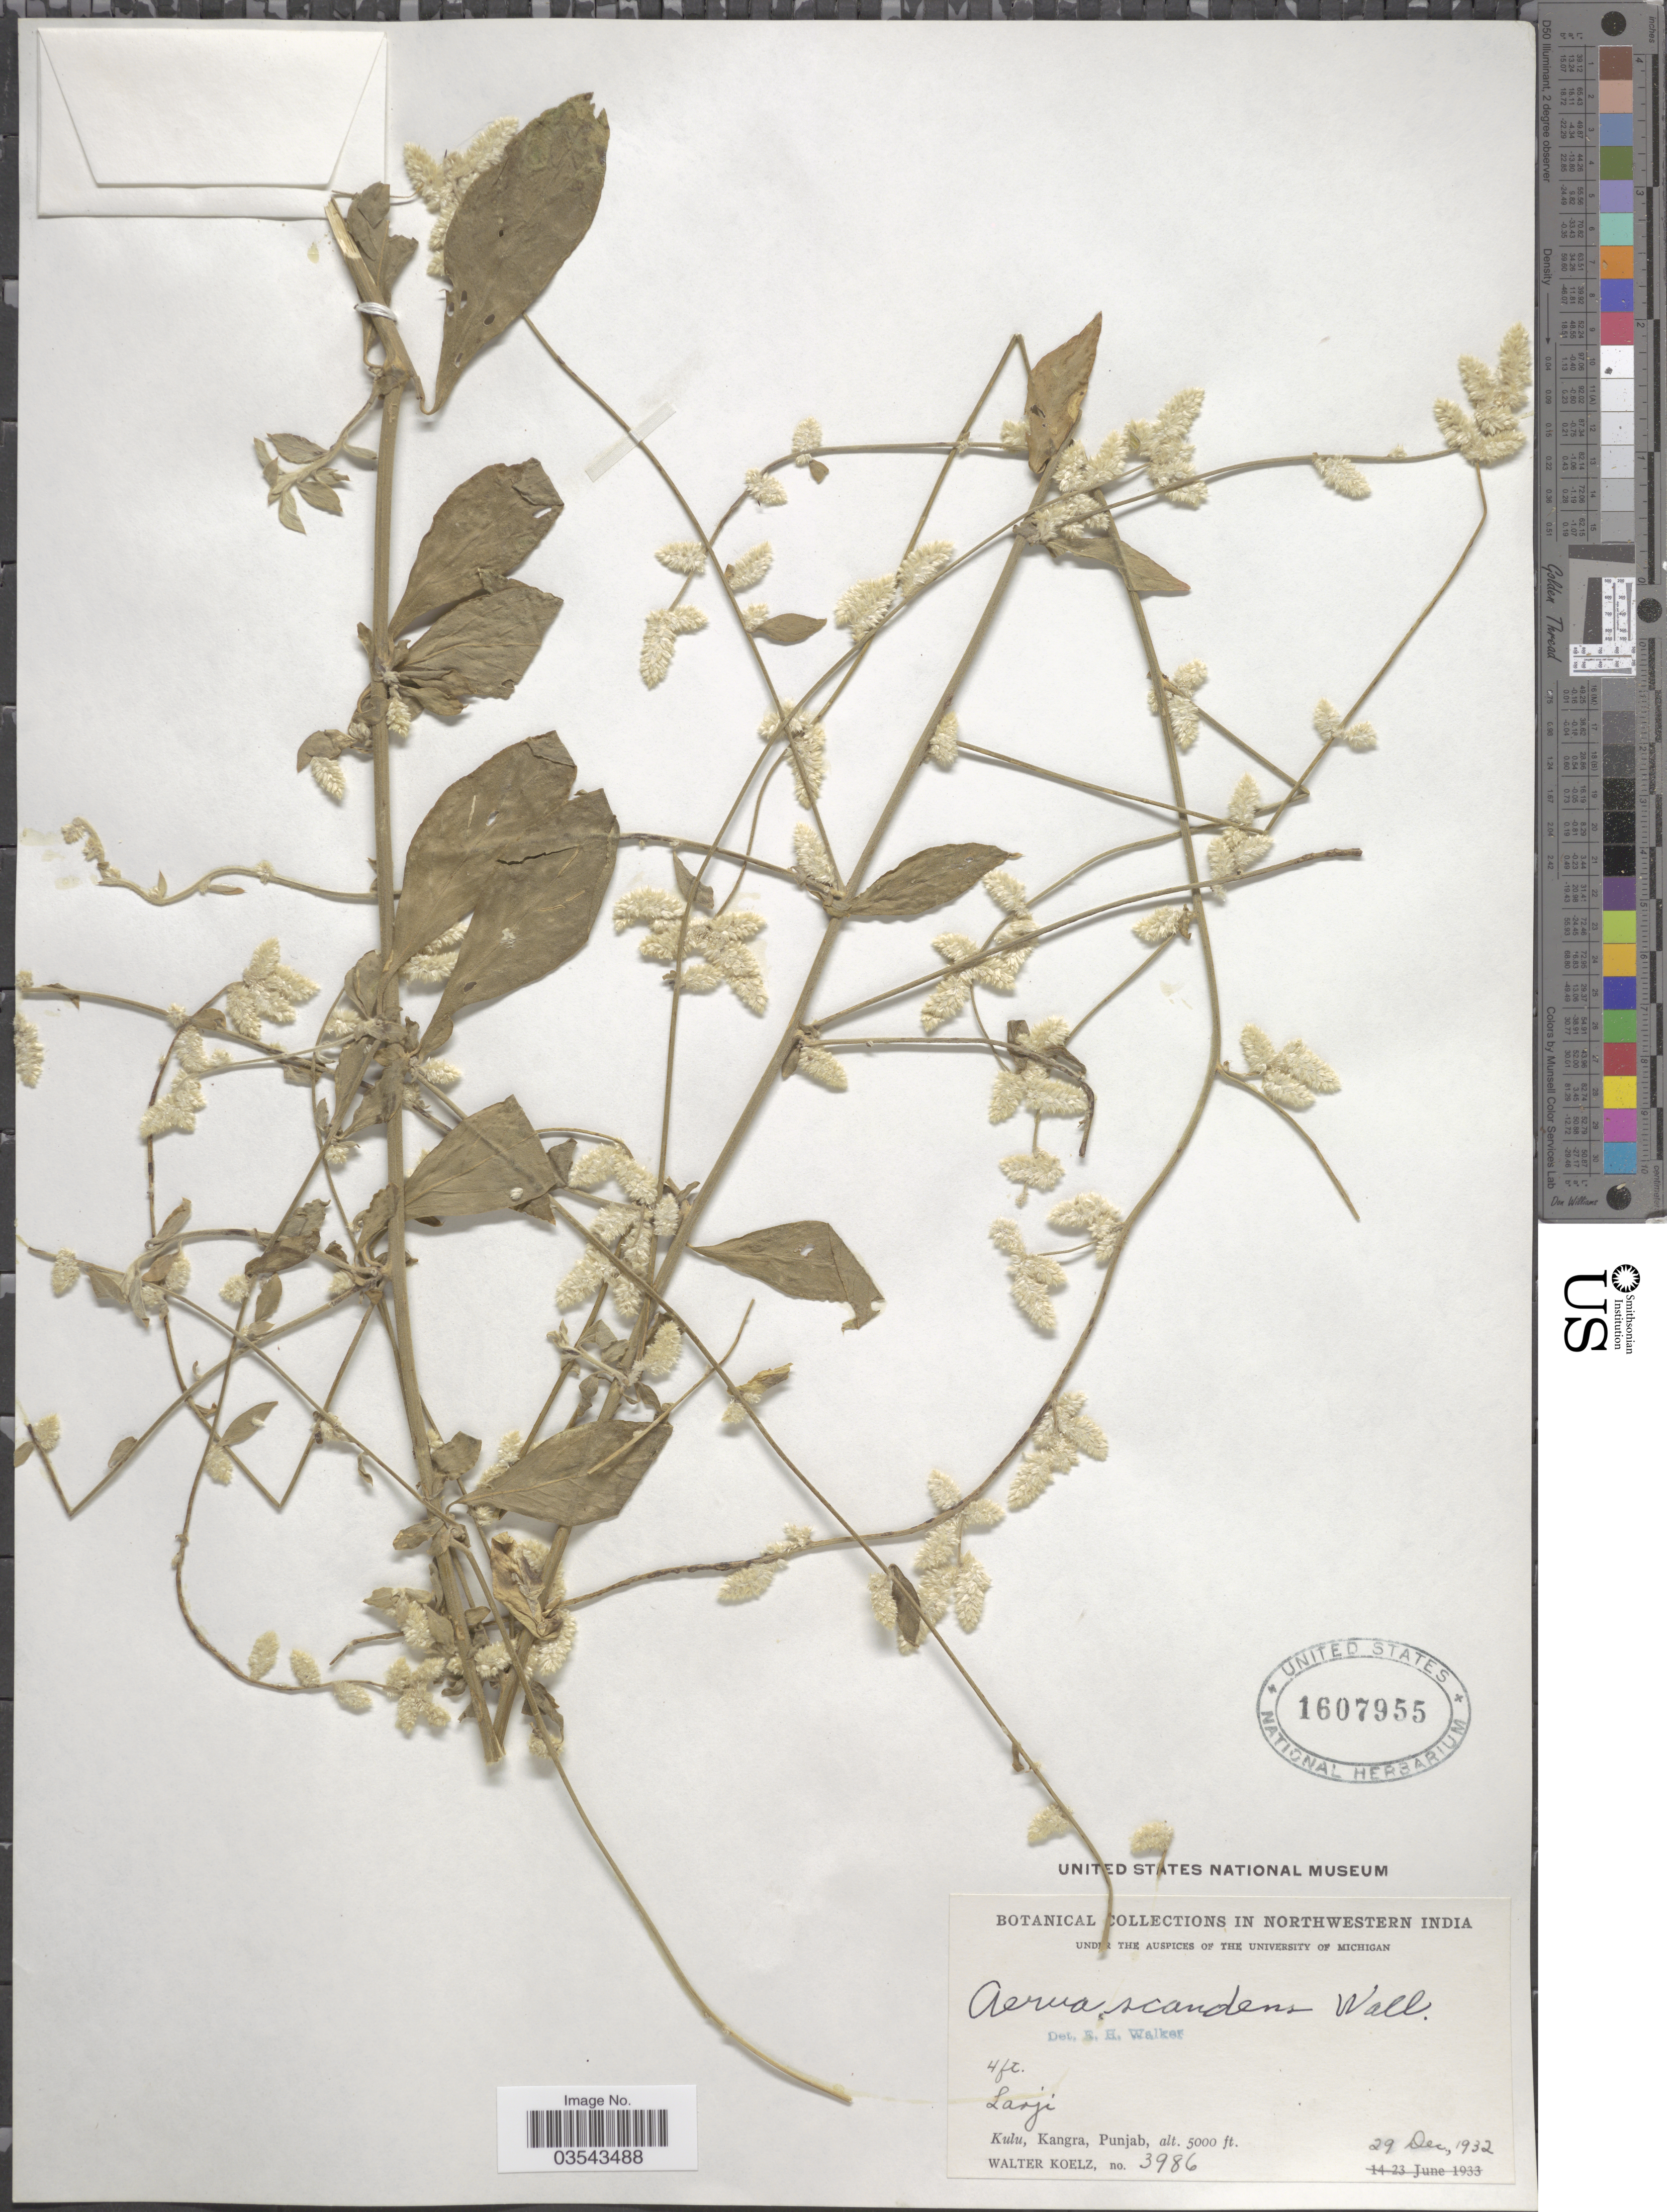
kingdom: Plantae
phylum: Tracheophyta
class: Magnoliopsida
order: Caryophyllales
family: Amaranthaceae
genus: Ouret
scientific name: Ouret sanguinolenta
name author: (L.) Kuntze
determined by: Strong, Mark T., (BOT), Smithsonian Institution - National Museum of Natural History (UNITED STATES)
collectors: W. N. Koelz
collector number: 3986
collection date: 1932-12-29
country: India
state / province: Punjab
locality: Northwestern India. Kulu, Kangra.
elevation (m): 1524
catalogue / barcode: US 1607955